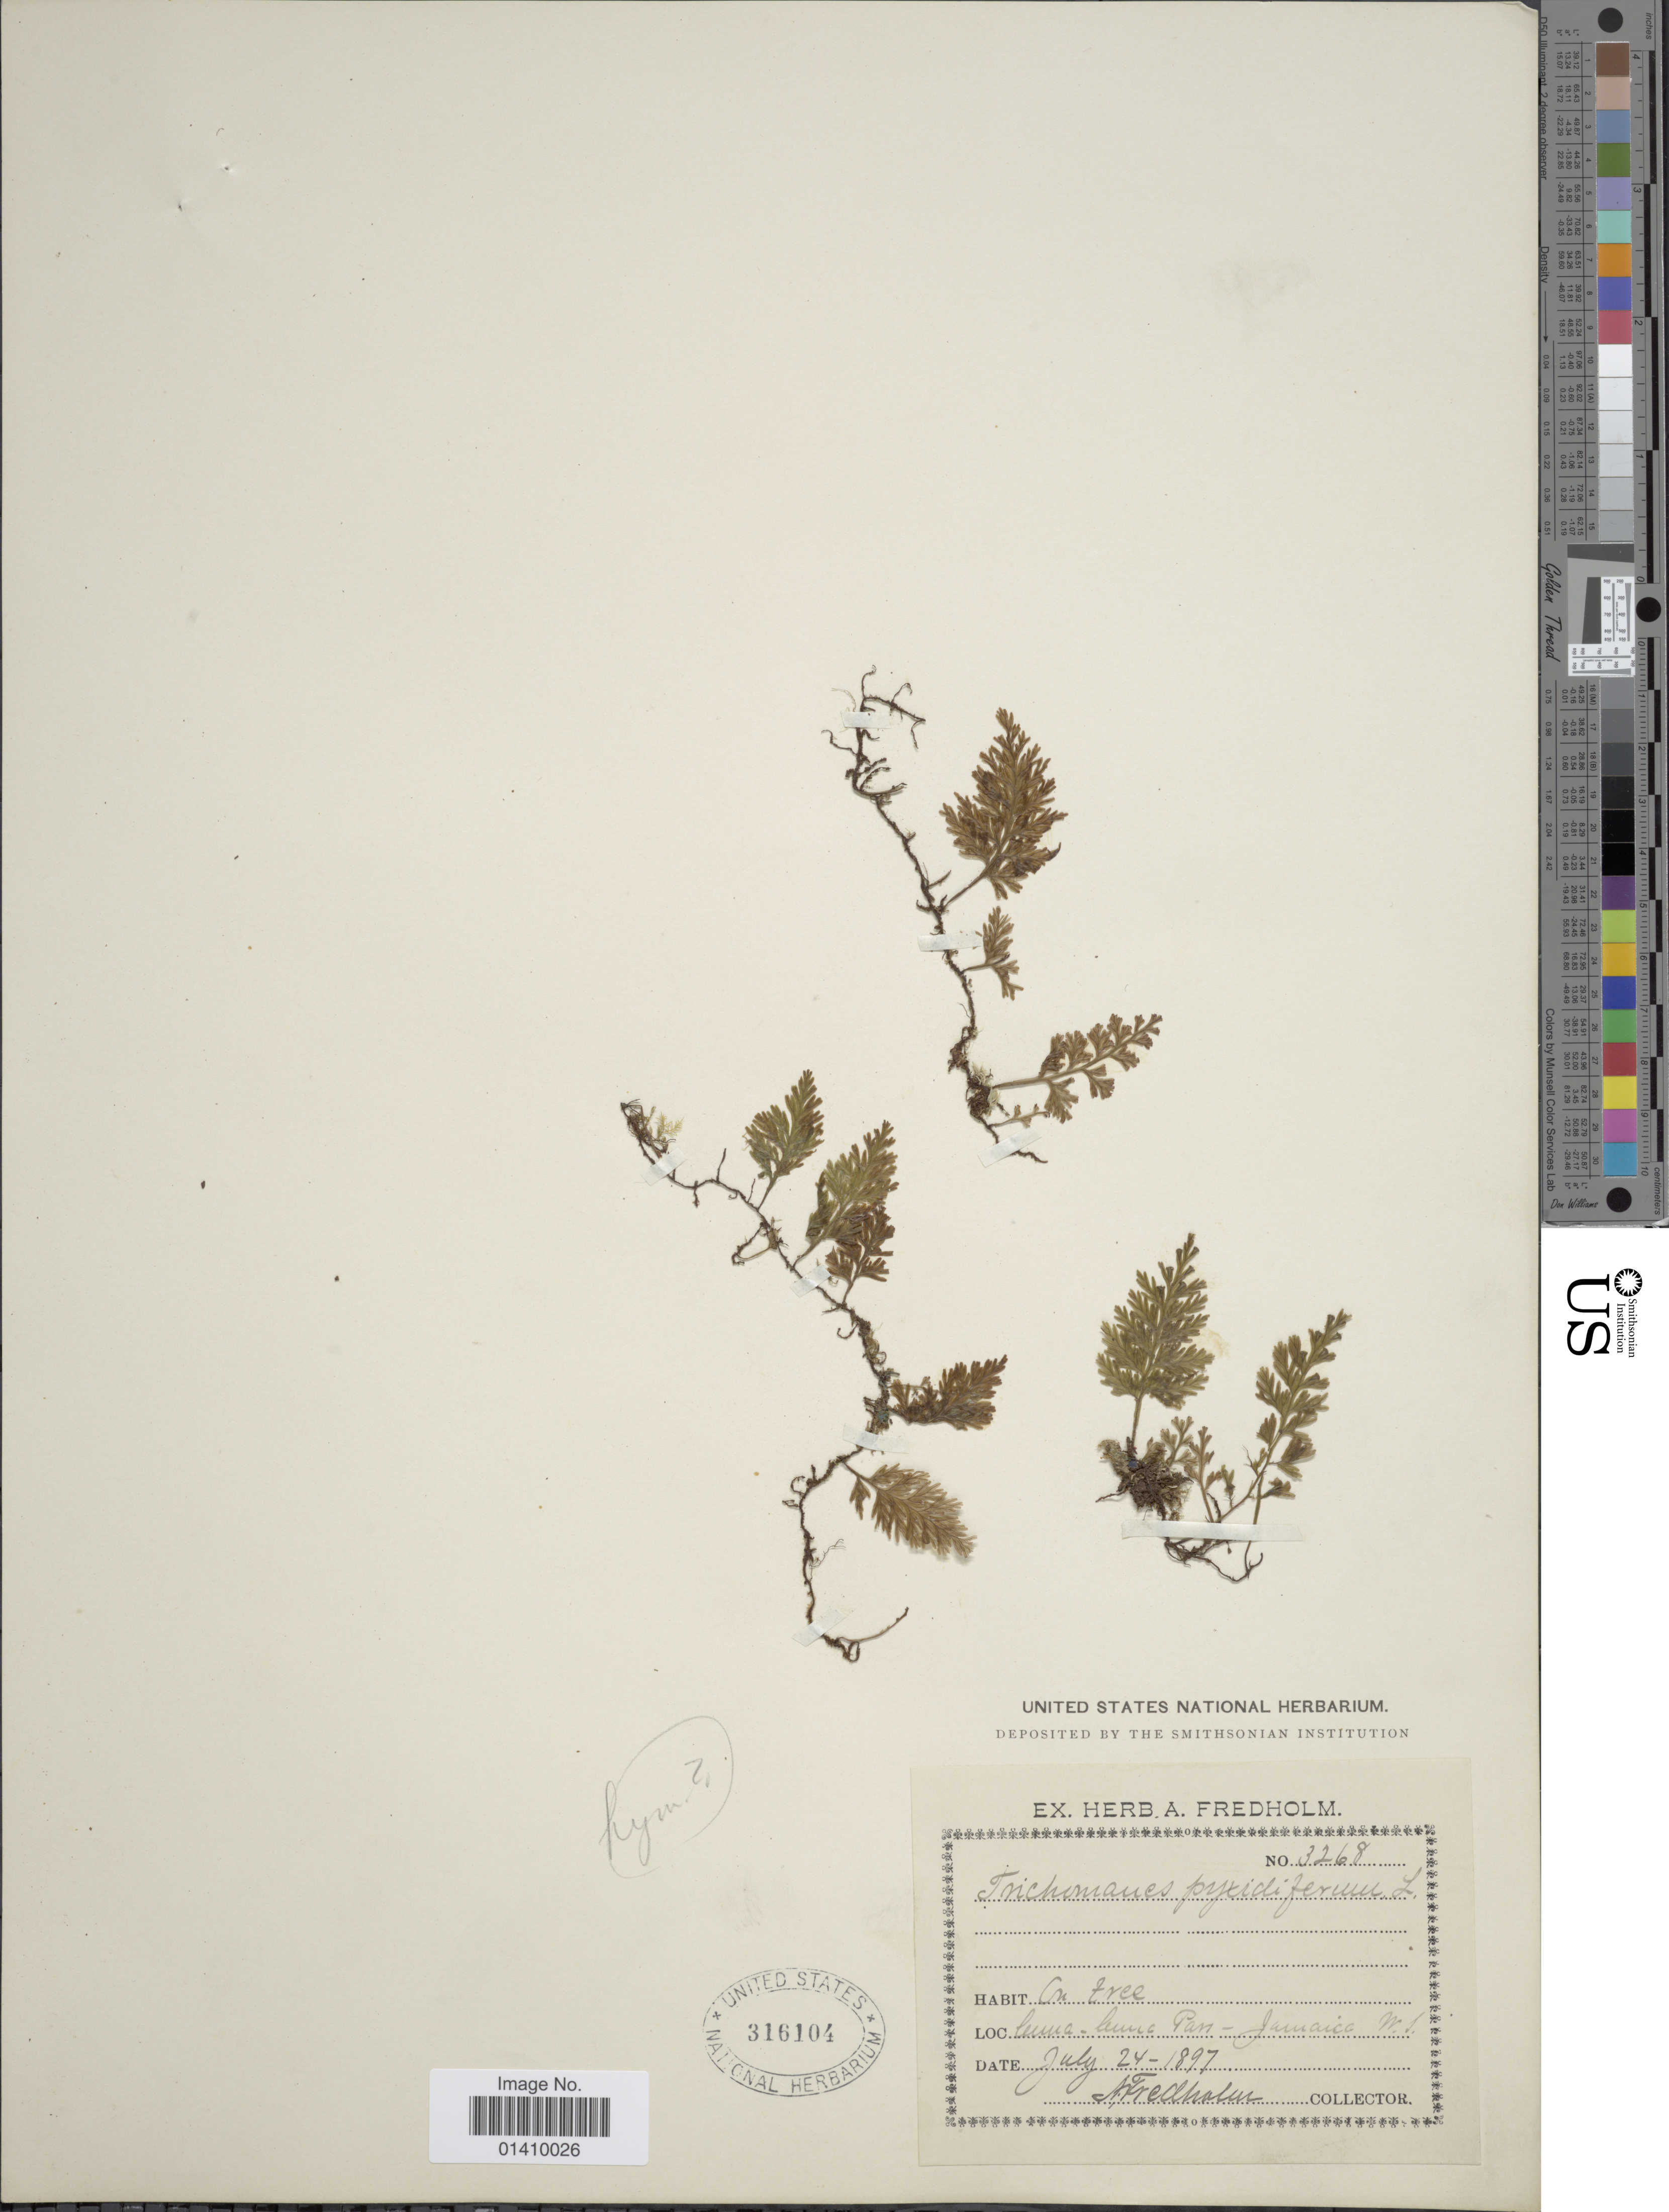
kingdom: Plantae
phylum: Tracheophyta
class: Polypodiopsida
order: Hymenophyllales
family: Hymenophyllaceae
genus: Polyphlebium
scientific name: Polyphlebium hymenophylloides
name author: (Bosch) Ebihara & Dubuisson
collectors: A. Fredholm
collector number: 3268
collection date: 1897-07-24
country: Jamaica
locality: Cuma-Cuma Pass Jamaica W.I.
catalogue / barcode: US 316104